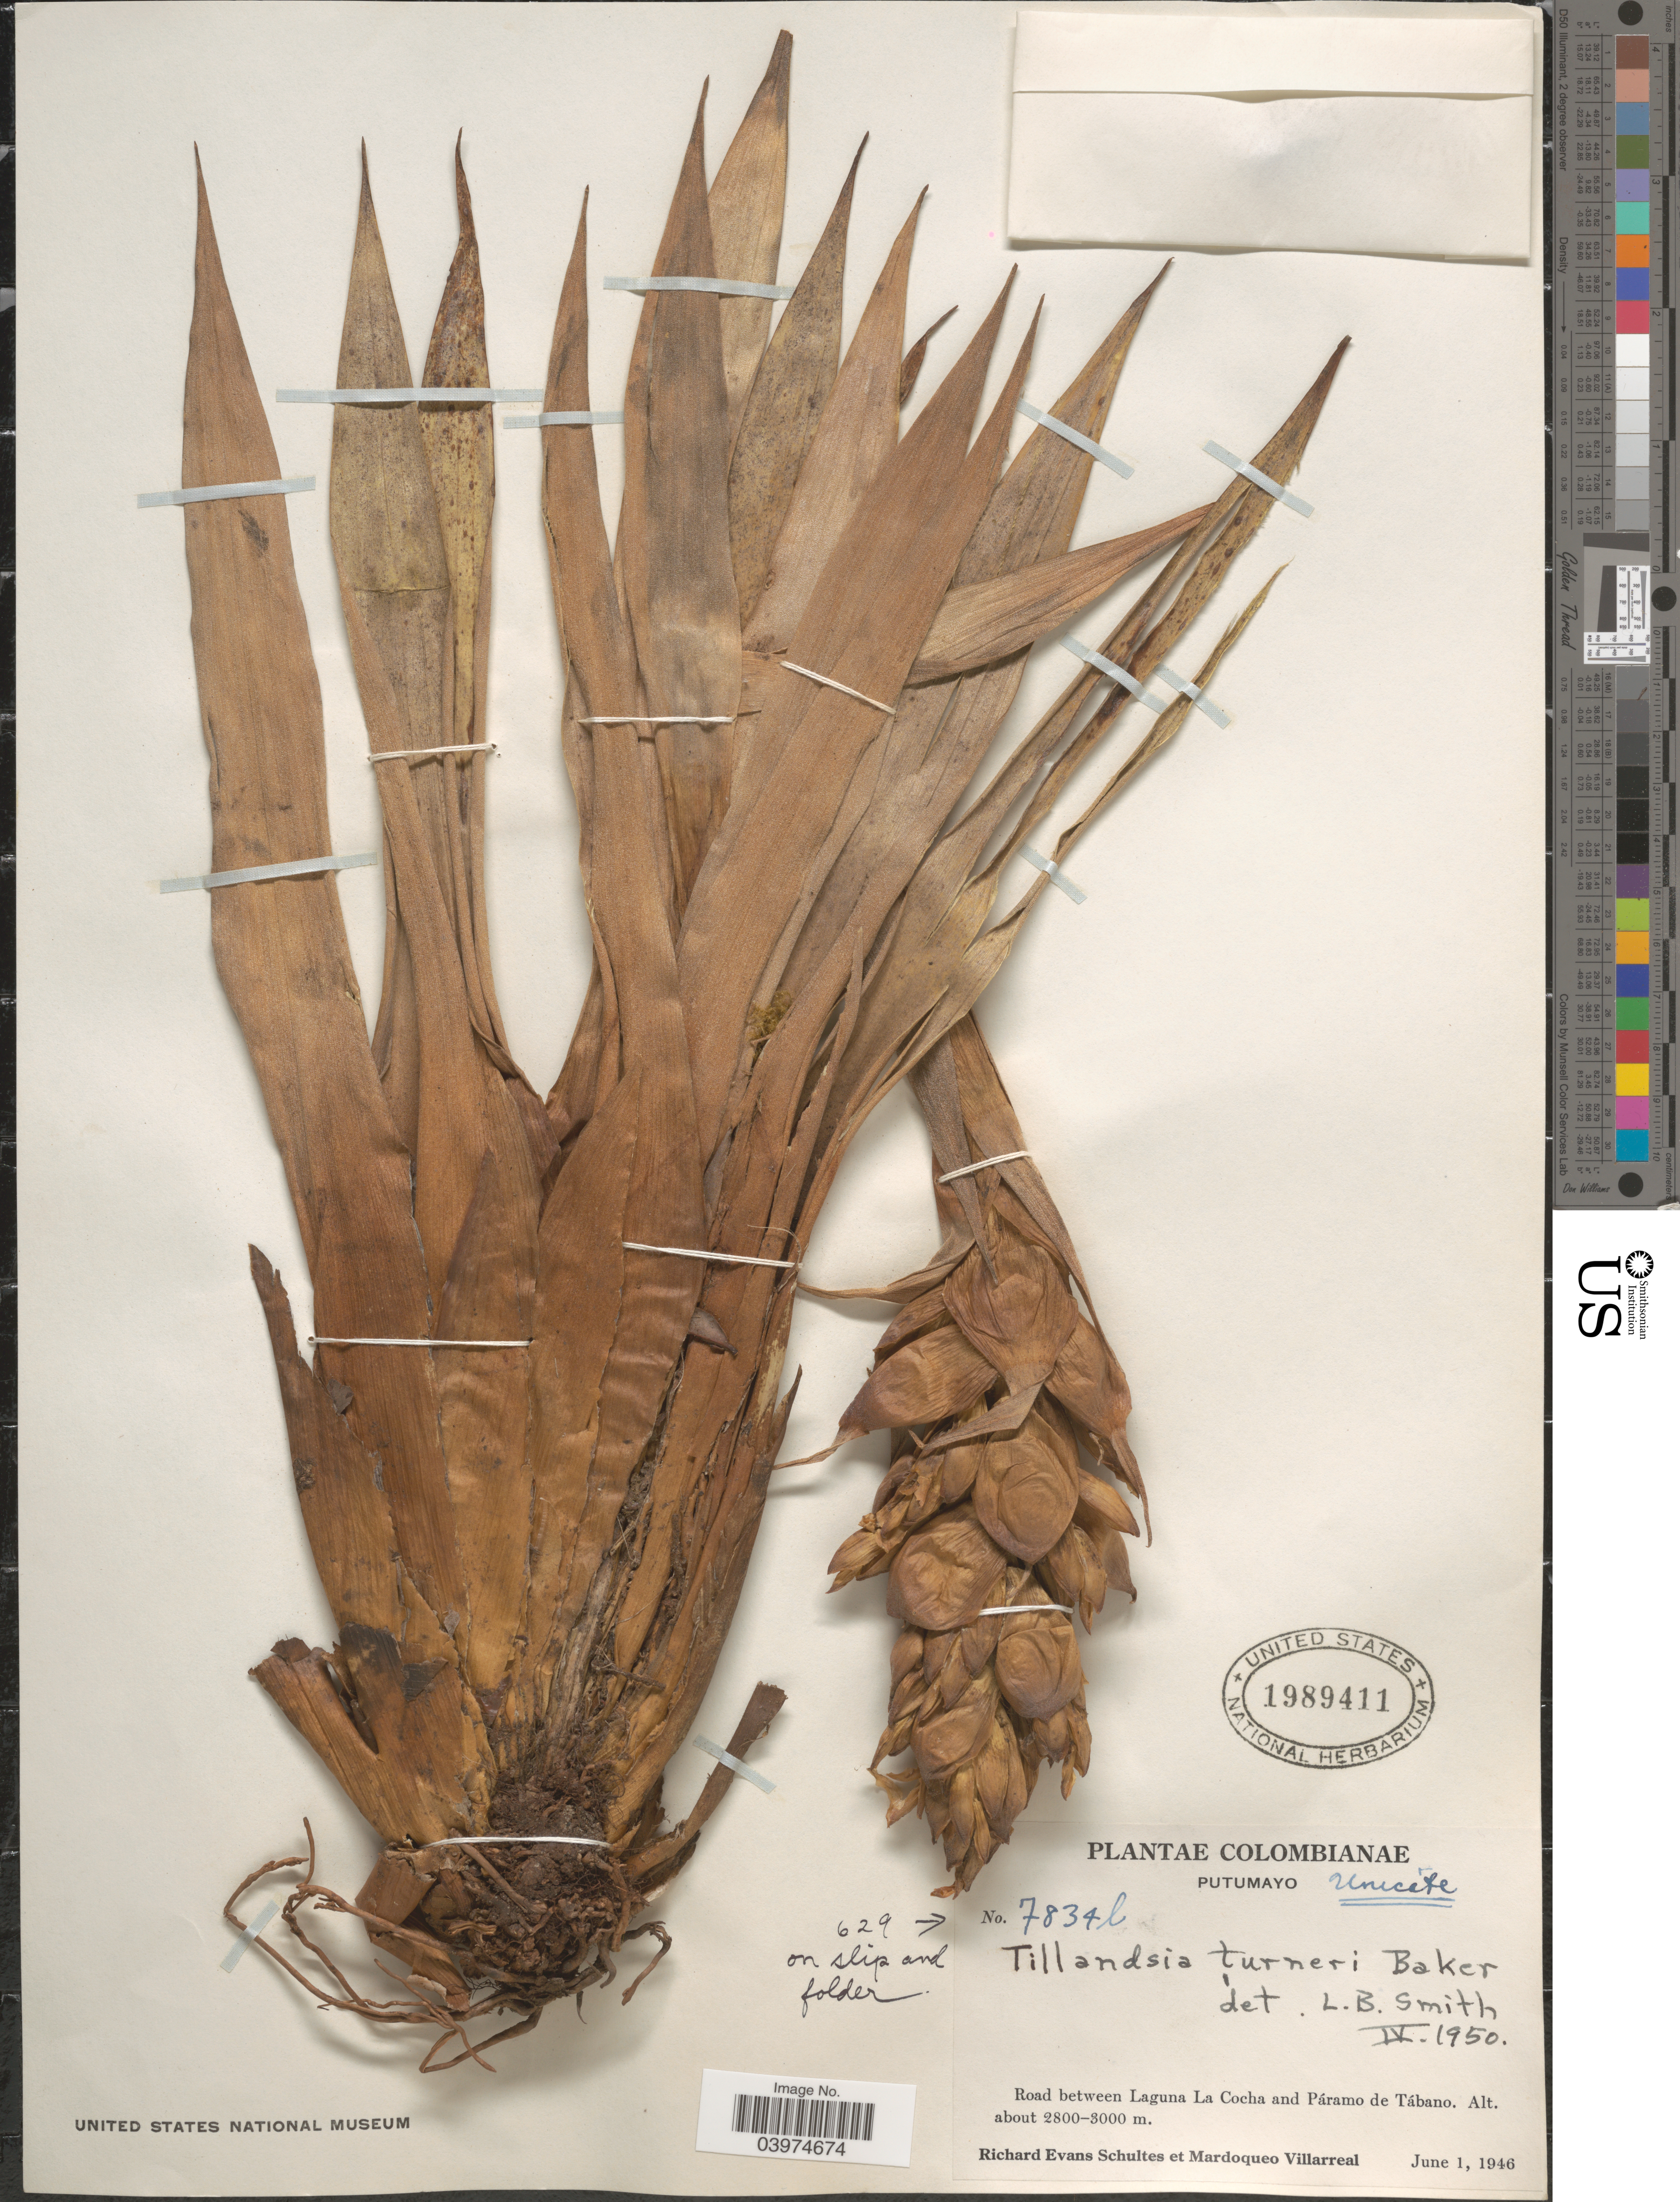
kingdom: Plantae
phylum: Tracheophyta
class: Liliopsida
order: Poales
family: Bromeliaceae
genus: Tillandsia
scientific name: Tillandsia turneri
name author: Baker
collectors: R. E. Schultes & M. Villareal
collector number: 7834l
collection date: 1946-06-01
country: Colombia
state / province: Putumayo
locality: Road between Laguna La Cocha and Páramo de Tábano.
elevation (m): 2800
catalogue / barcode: US 1989411